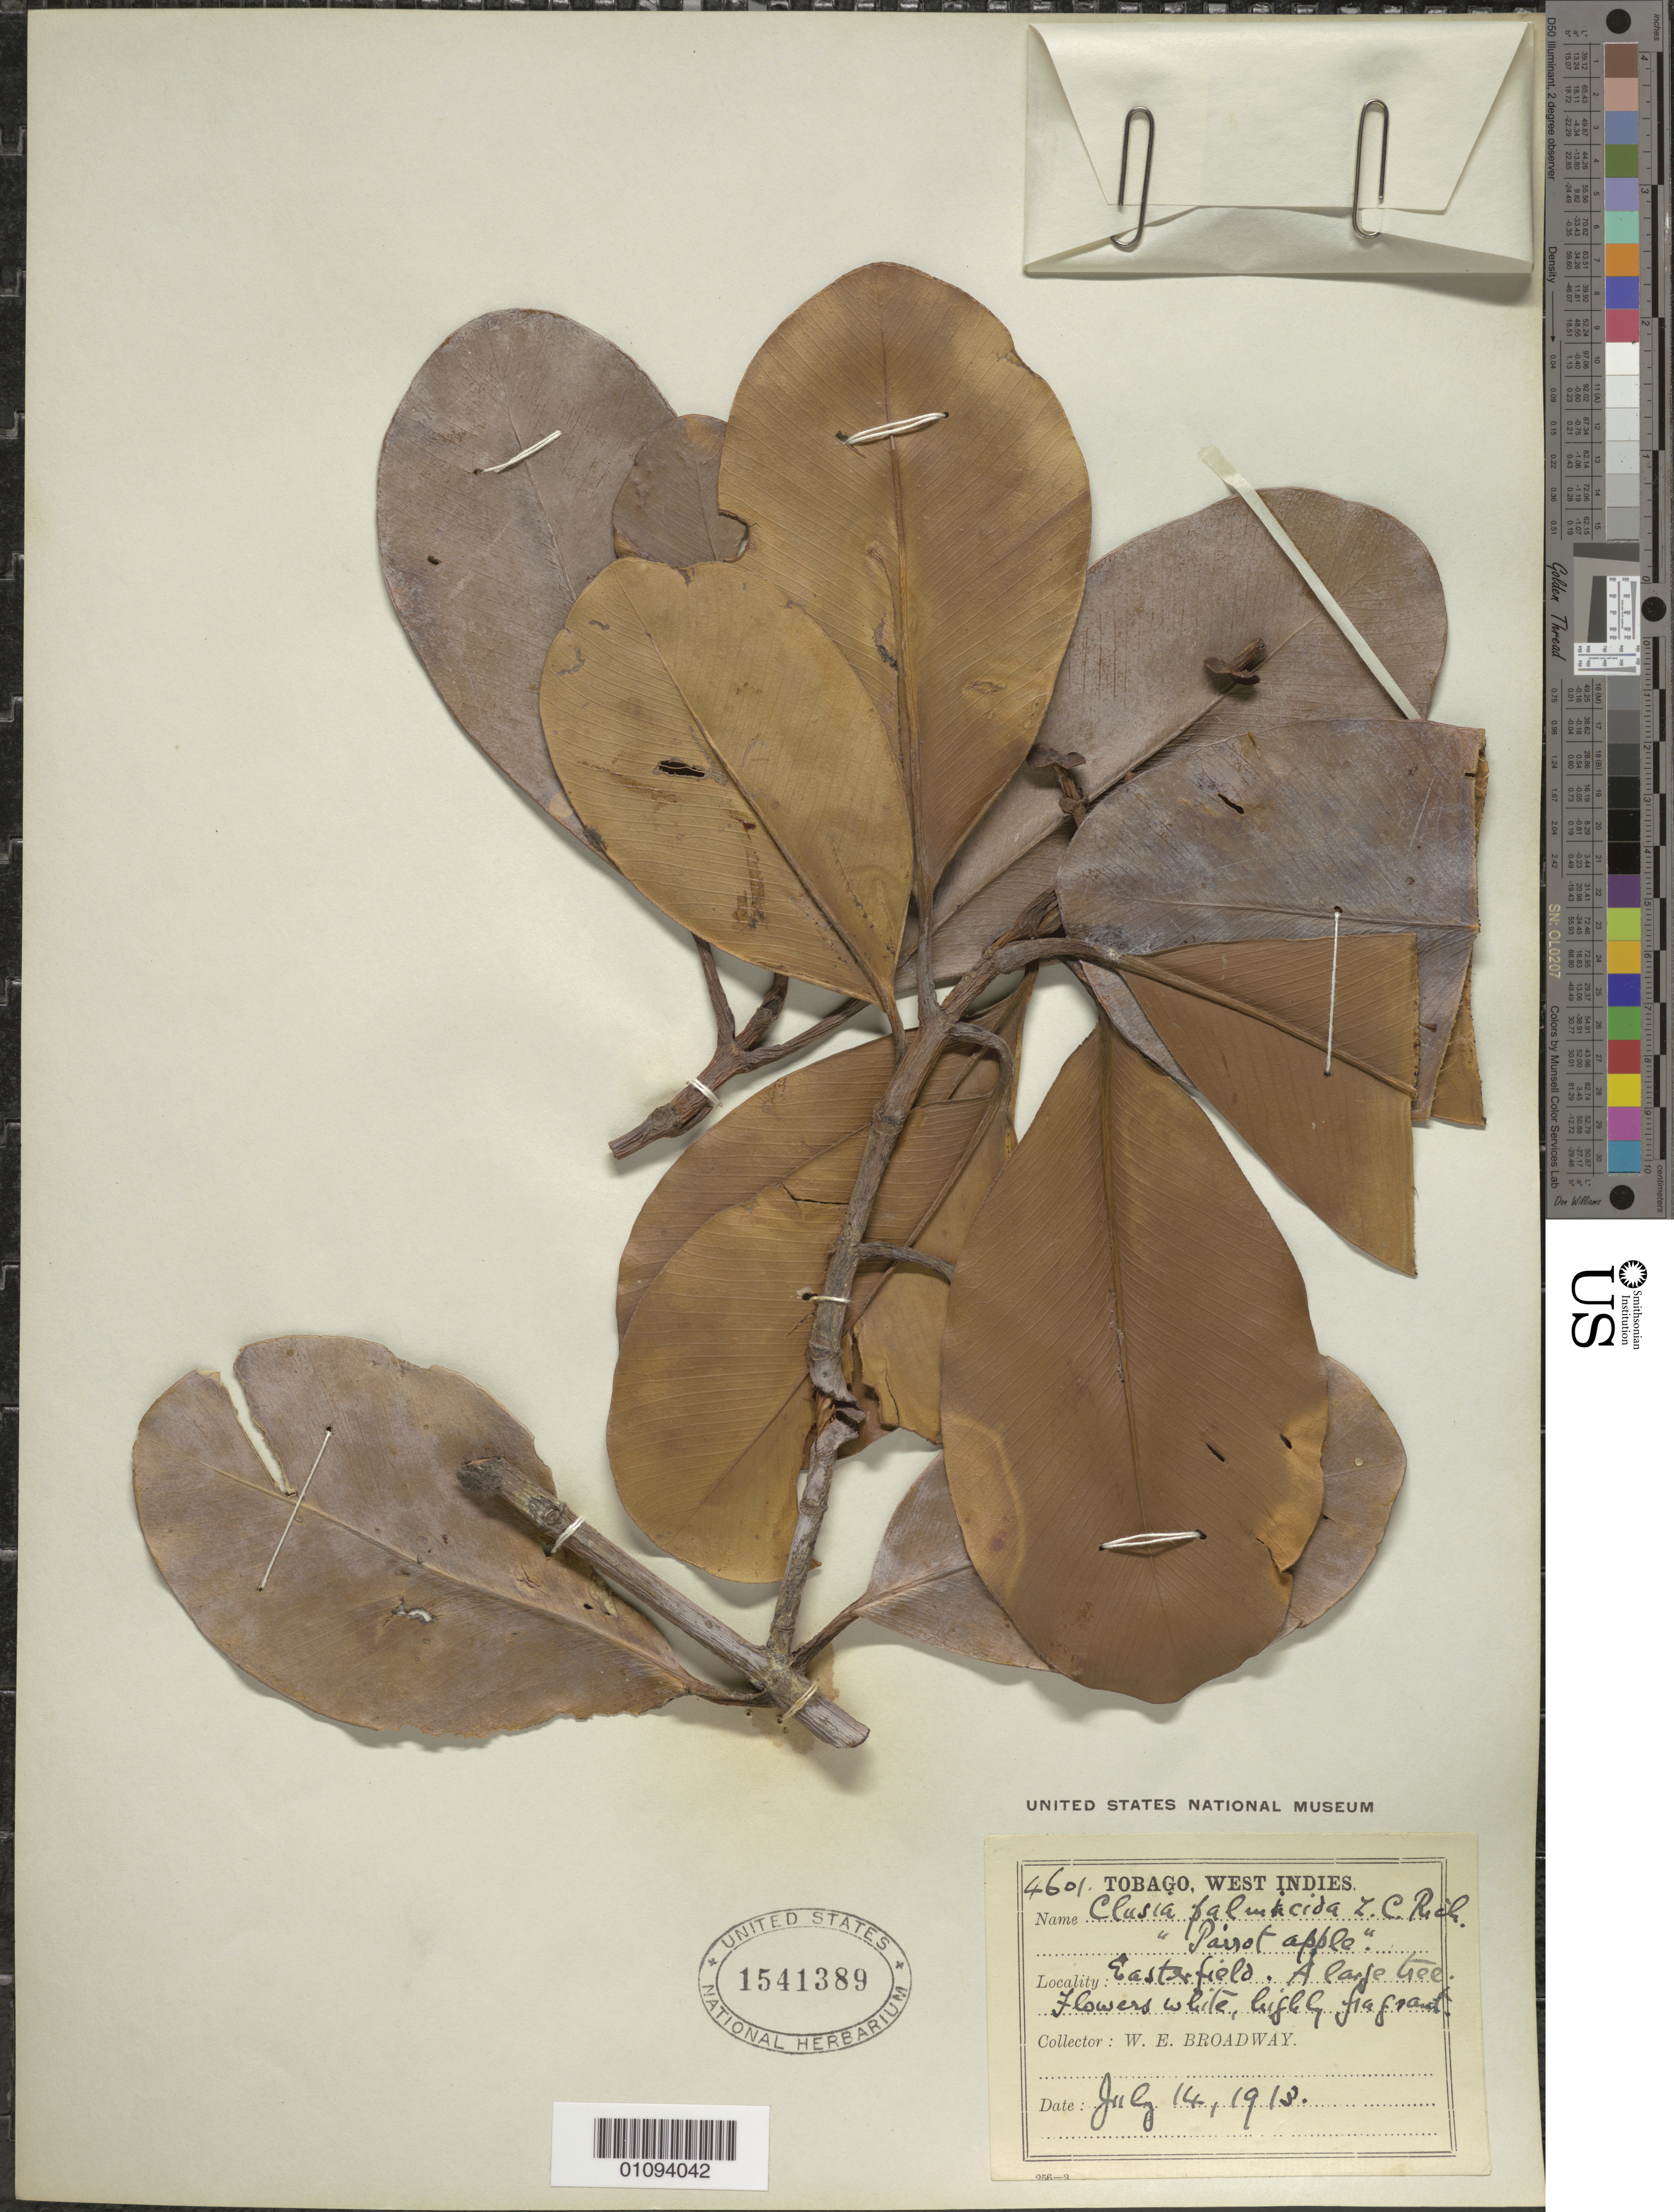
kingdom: Plantae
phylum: Tracheophyta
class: Magnoliopsida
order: Malpighiales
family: Clusiaceae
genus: Clusia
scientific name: Clusia palmicida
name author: Rich.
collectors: W. E. Broadway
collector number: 4601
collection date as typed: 14 Jul 1913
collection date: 1913-07-14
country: Trinidad and Tobago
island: Tobago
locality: Easterfield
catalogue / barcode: US 1541389